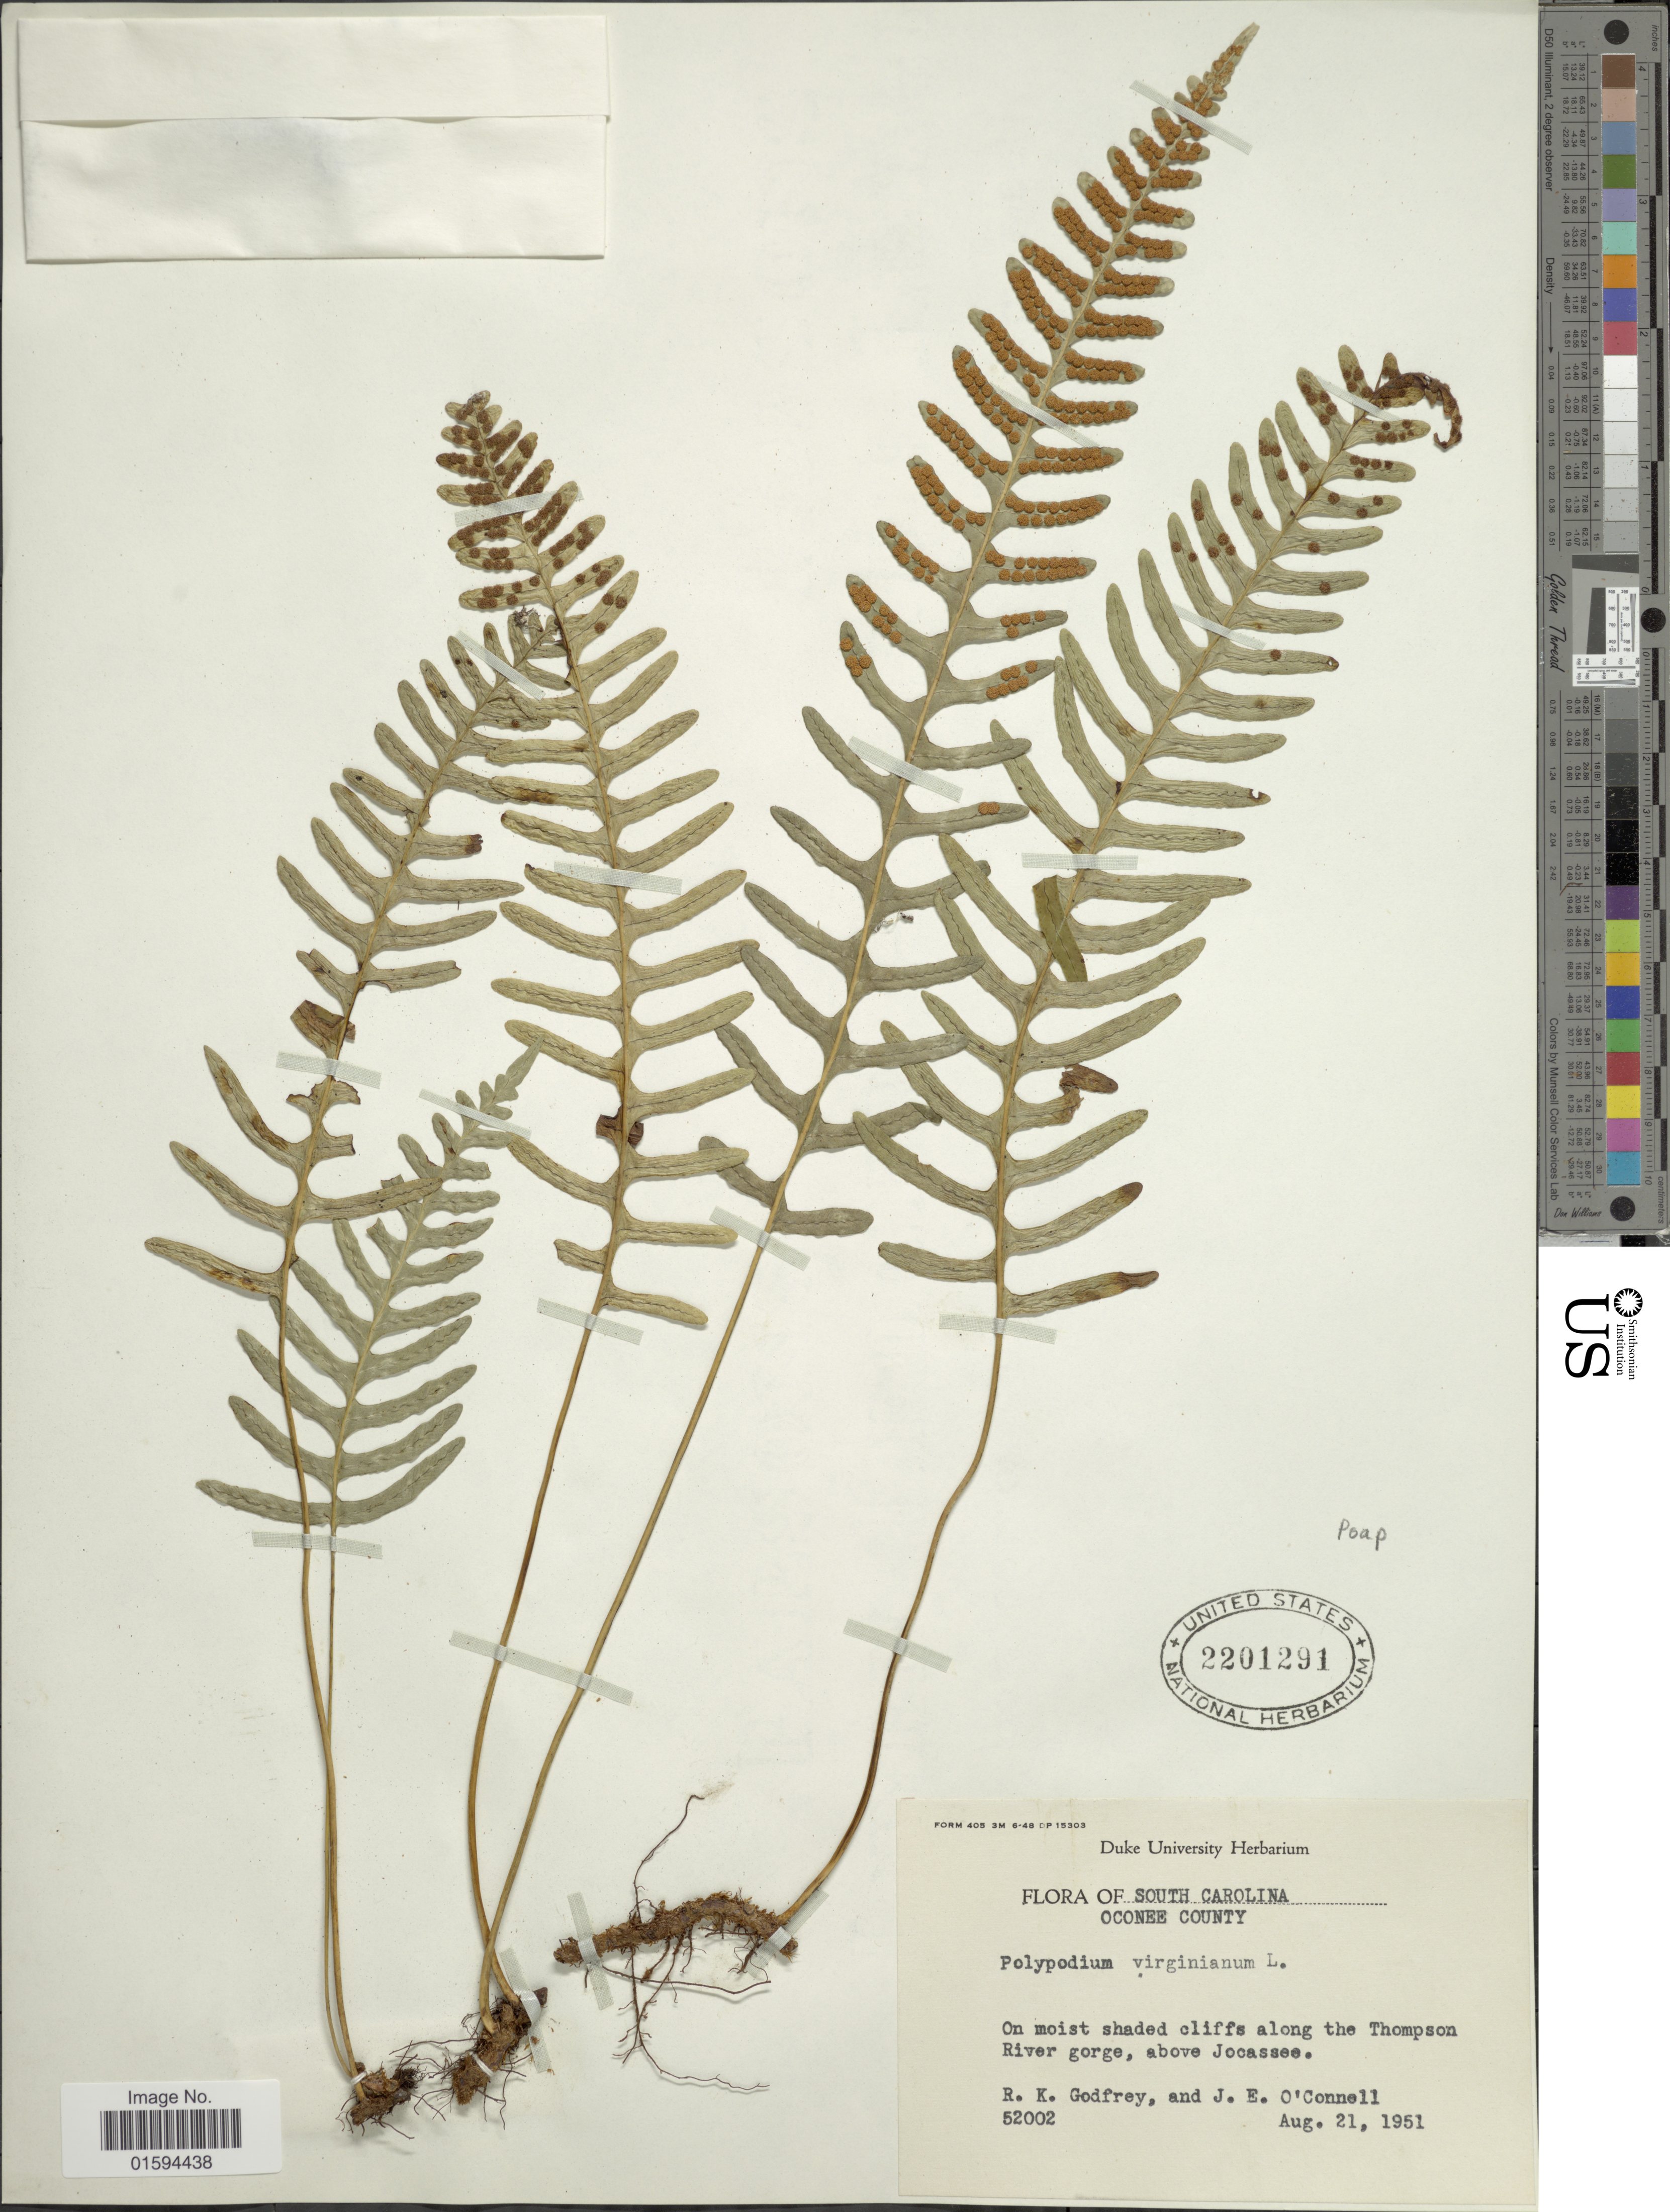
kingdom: Plantae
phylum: Tracheophyta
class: Polypodiopsida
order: Polypodiales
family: Polypodiaceae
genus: Polypodium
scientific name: Polypodium appalachianum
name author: Haufler & Windham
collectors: R. K. Godfrey & J. O'Connell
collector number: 52002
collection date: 1951-08-21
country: United States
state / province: South Carolina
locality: Oconee County, along the Thompson River gorge, above Jocassee.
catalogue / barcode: US 2201291